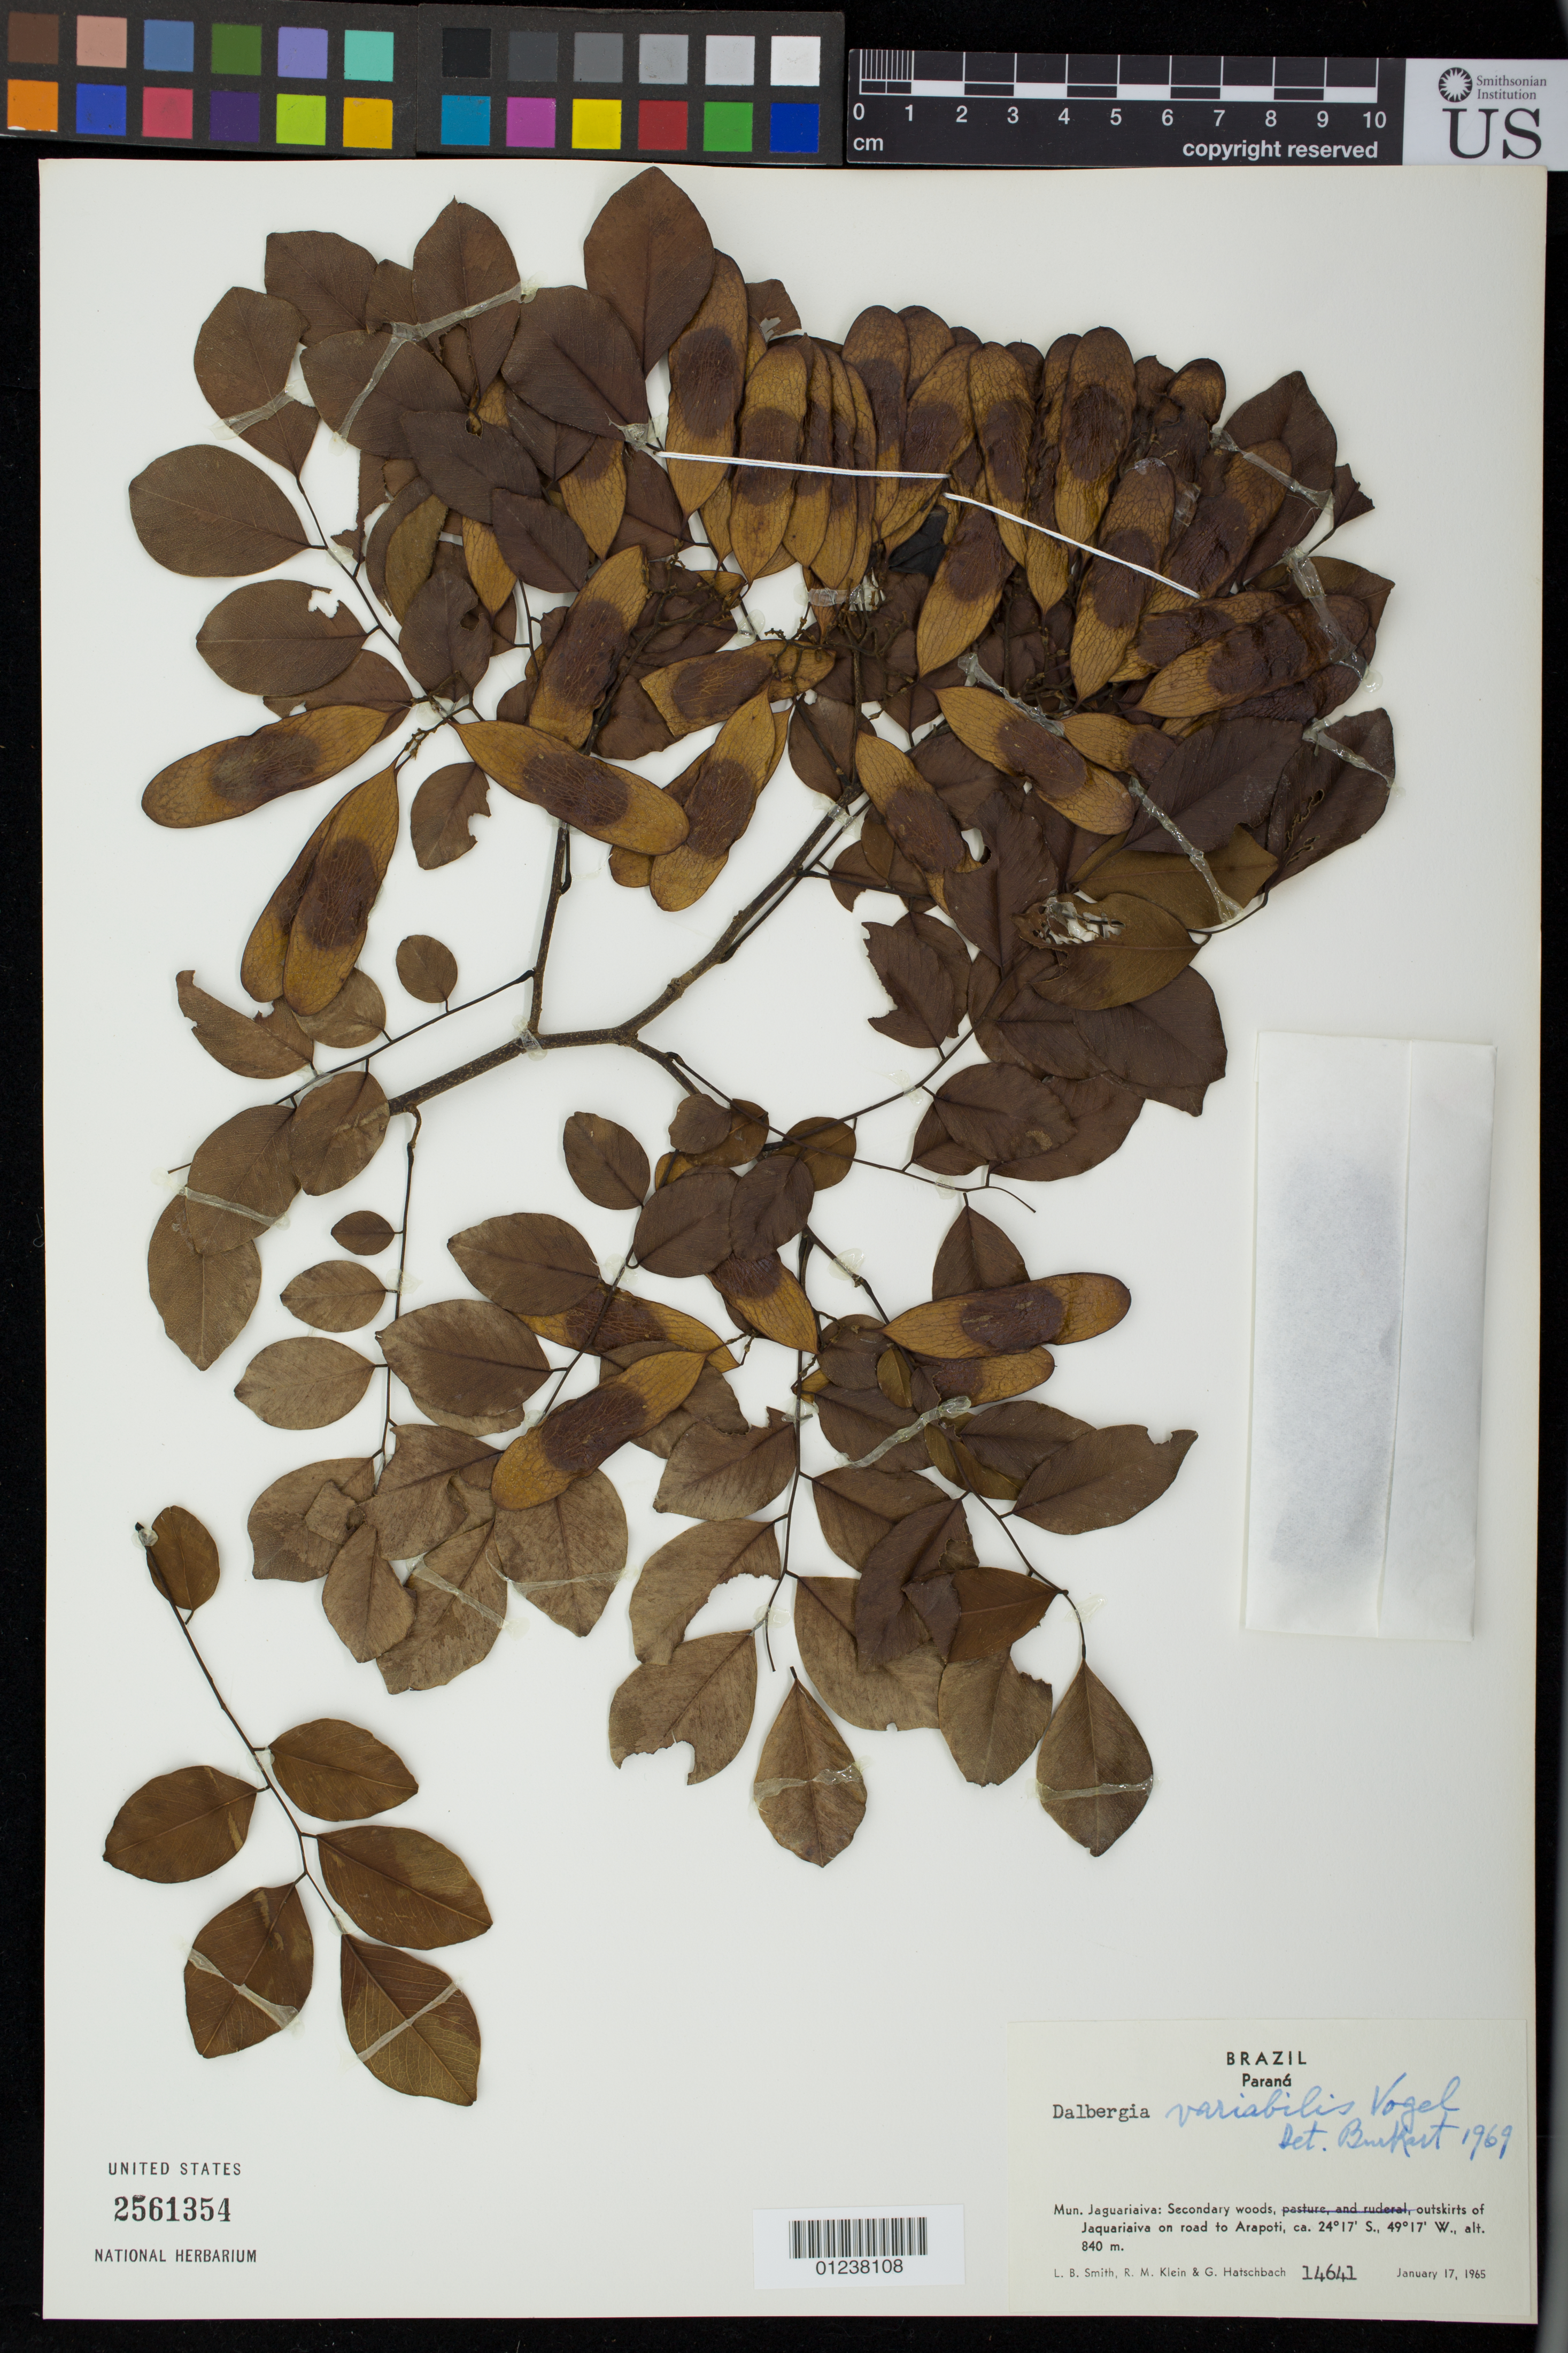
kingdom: Plantae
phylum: Tracheophyta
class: Magnoliopsida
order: Fabales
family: Fabaceae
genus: Dalbergia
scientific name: Dalbergia frutescens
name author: (Vell.) Britton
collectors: L. Smith, R. M. Klein & G. Hatschbach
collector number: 14641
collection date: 1965-01-17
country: Brazil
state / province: Paraná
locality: outskirts of Jaguariaiva on road to Arapoti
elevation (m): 840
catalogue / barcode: US 2561354